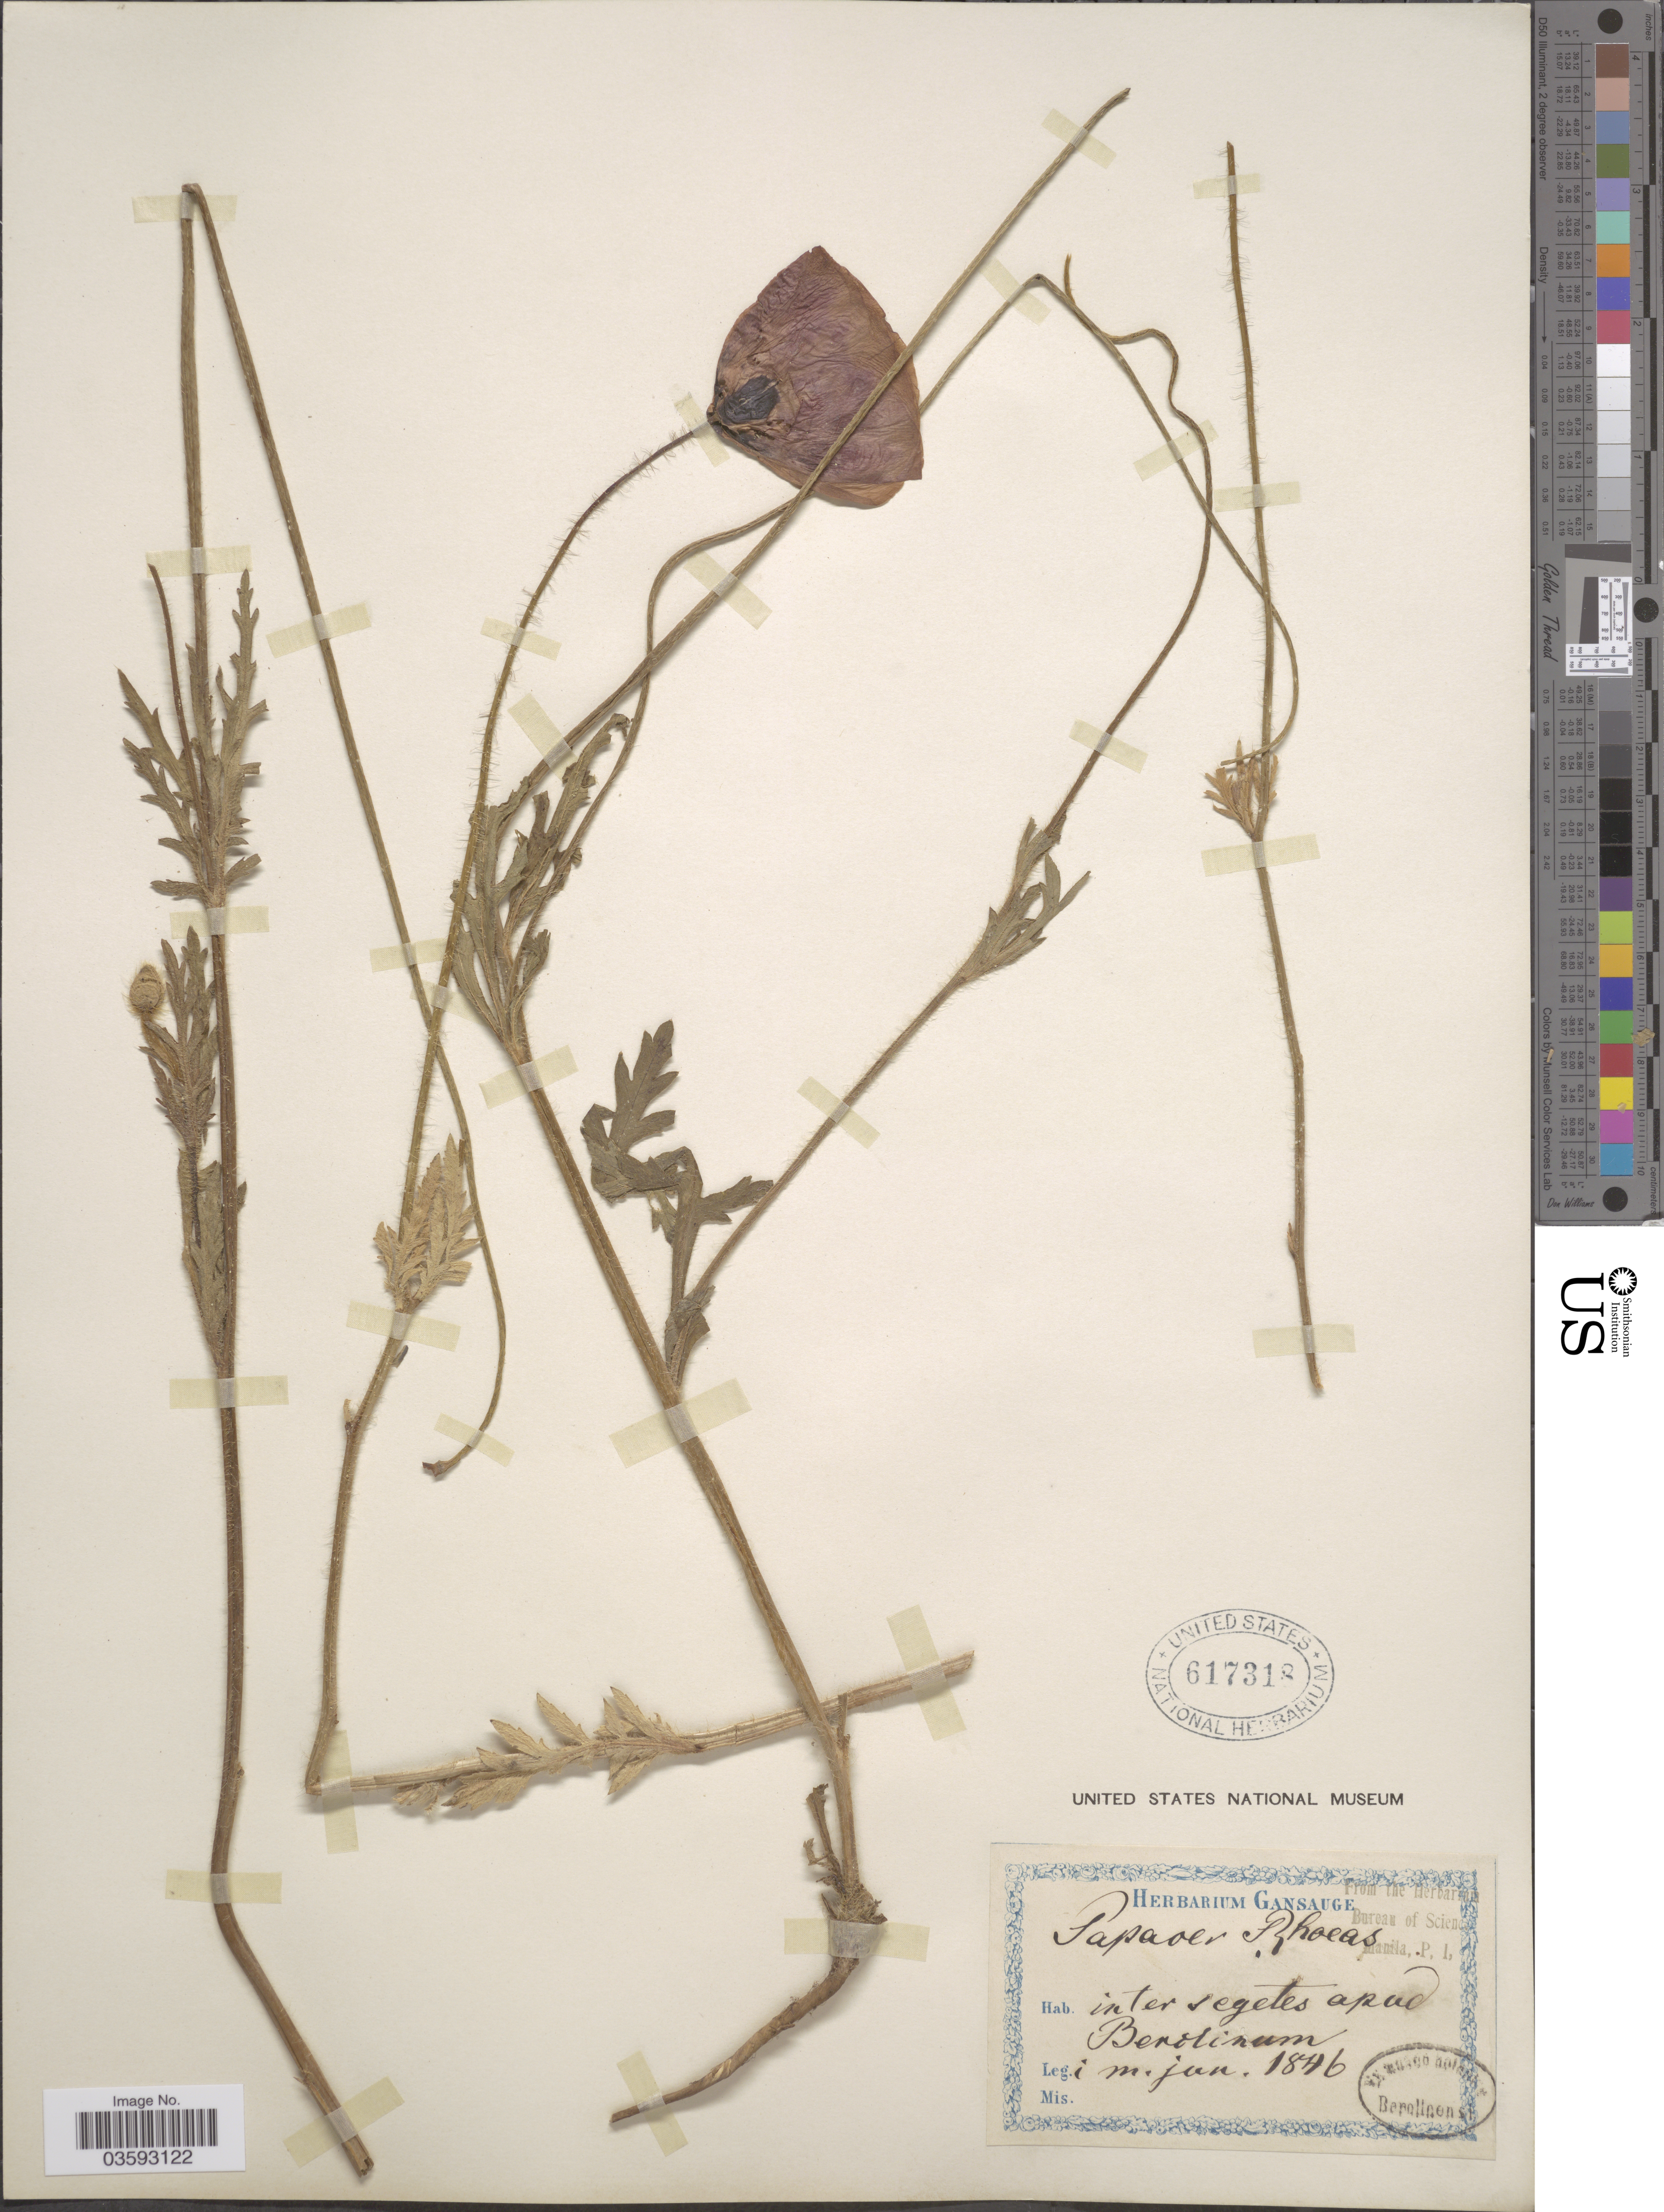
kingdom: Plantae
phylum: Tracheophyta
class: Magnoliopsida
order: Ranunculales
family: Papaveraceae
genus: Papaver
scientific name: Papaver rhoeas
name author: L.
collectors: Ex herb. Gansauge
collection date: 1846-06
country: Germany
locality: Inter segetes apud Berolinam.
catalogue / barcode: US 617318